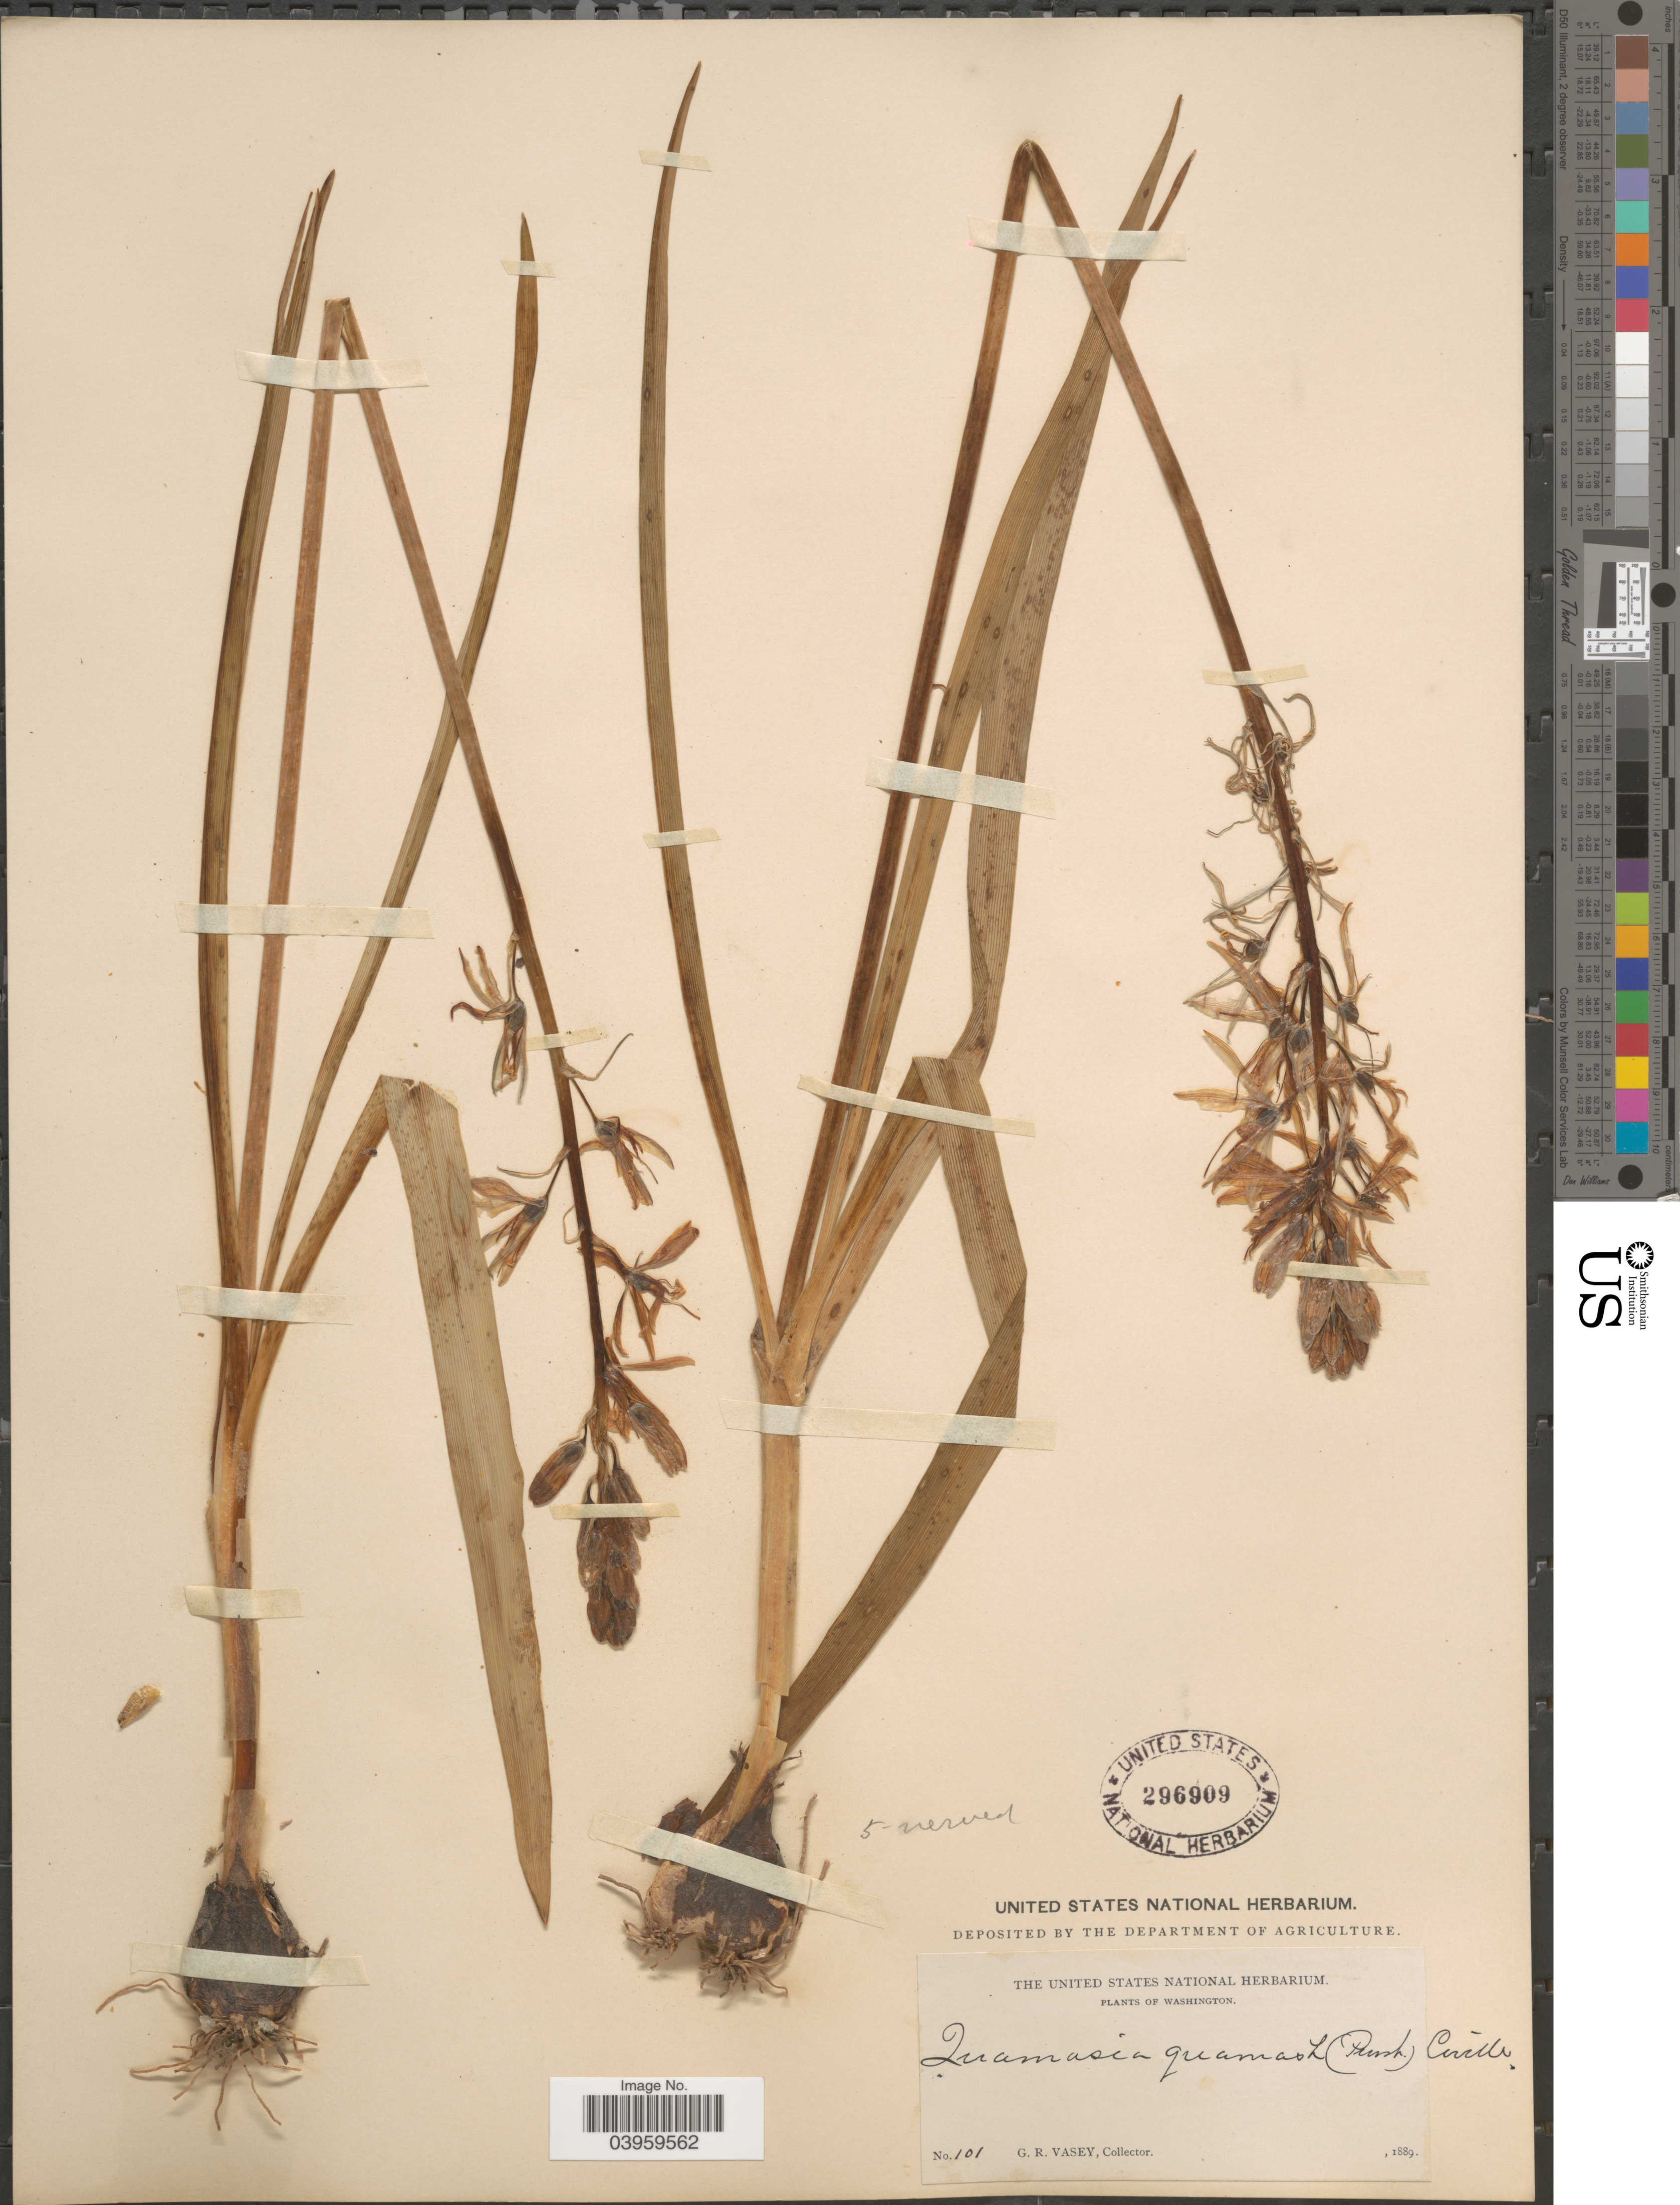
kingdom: Plantae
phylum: Tracheophyta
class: Liliopsida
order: Asparagales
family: Asparagaceae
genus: Camassia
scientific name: Camassia quamash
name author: (Pursh) Greene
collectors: G. R. Vasey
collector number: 101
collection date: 1889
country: United States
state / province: Washington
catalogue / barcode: US 296909